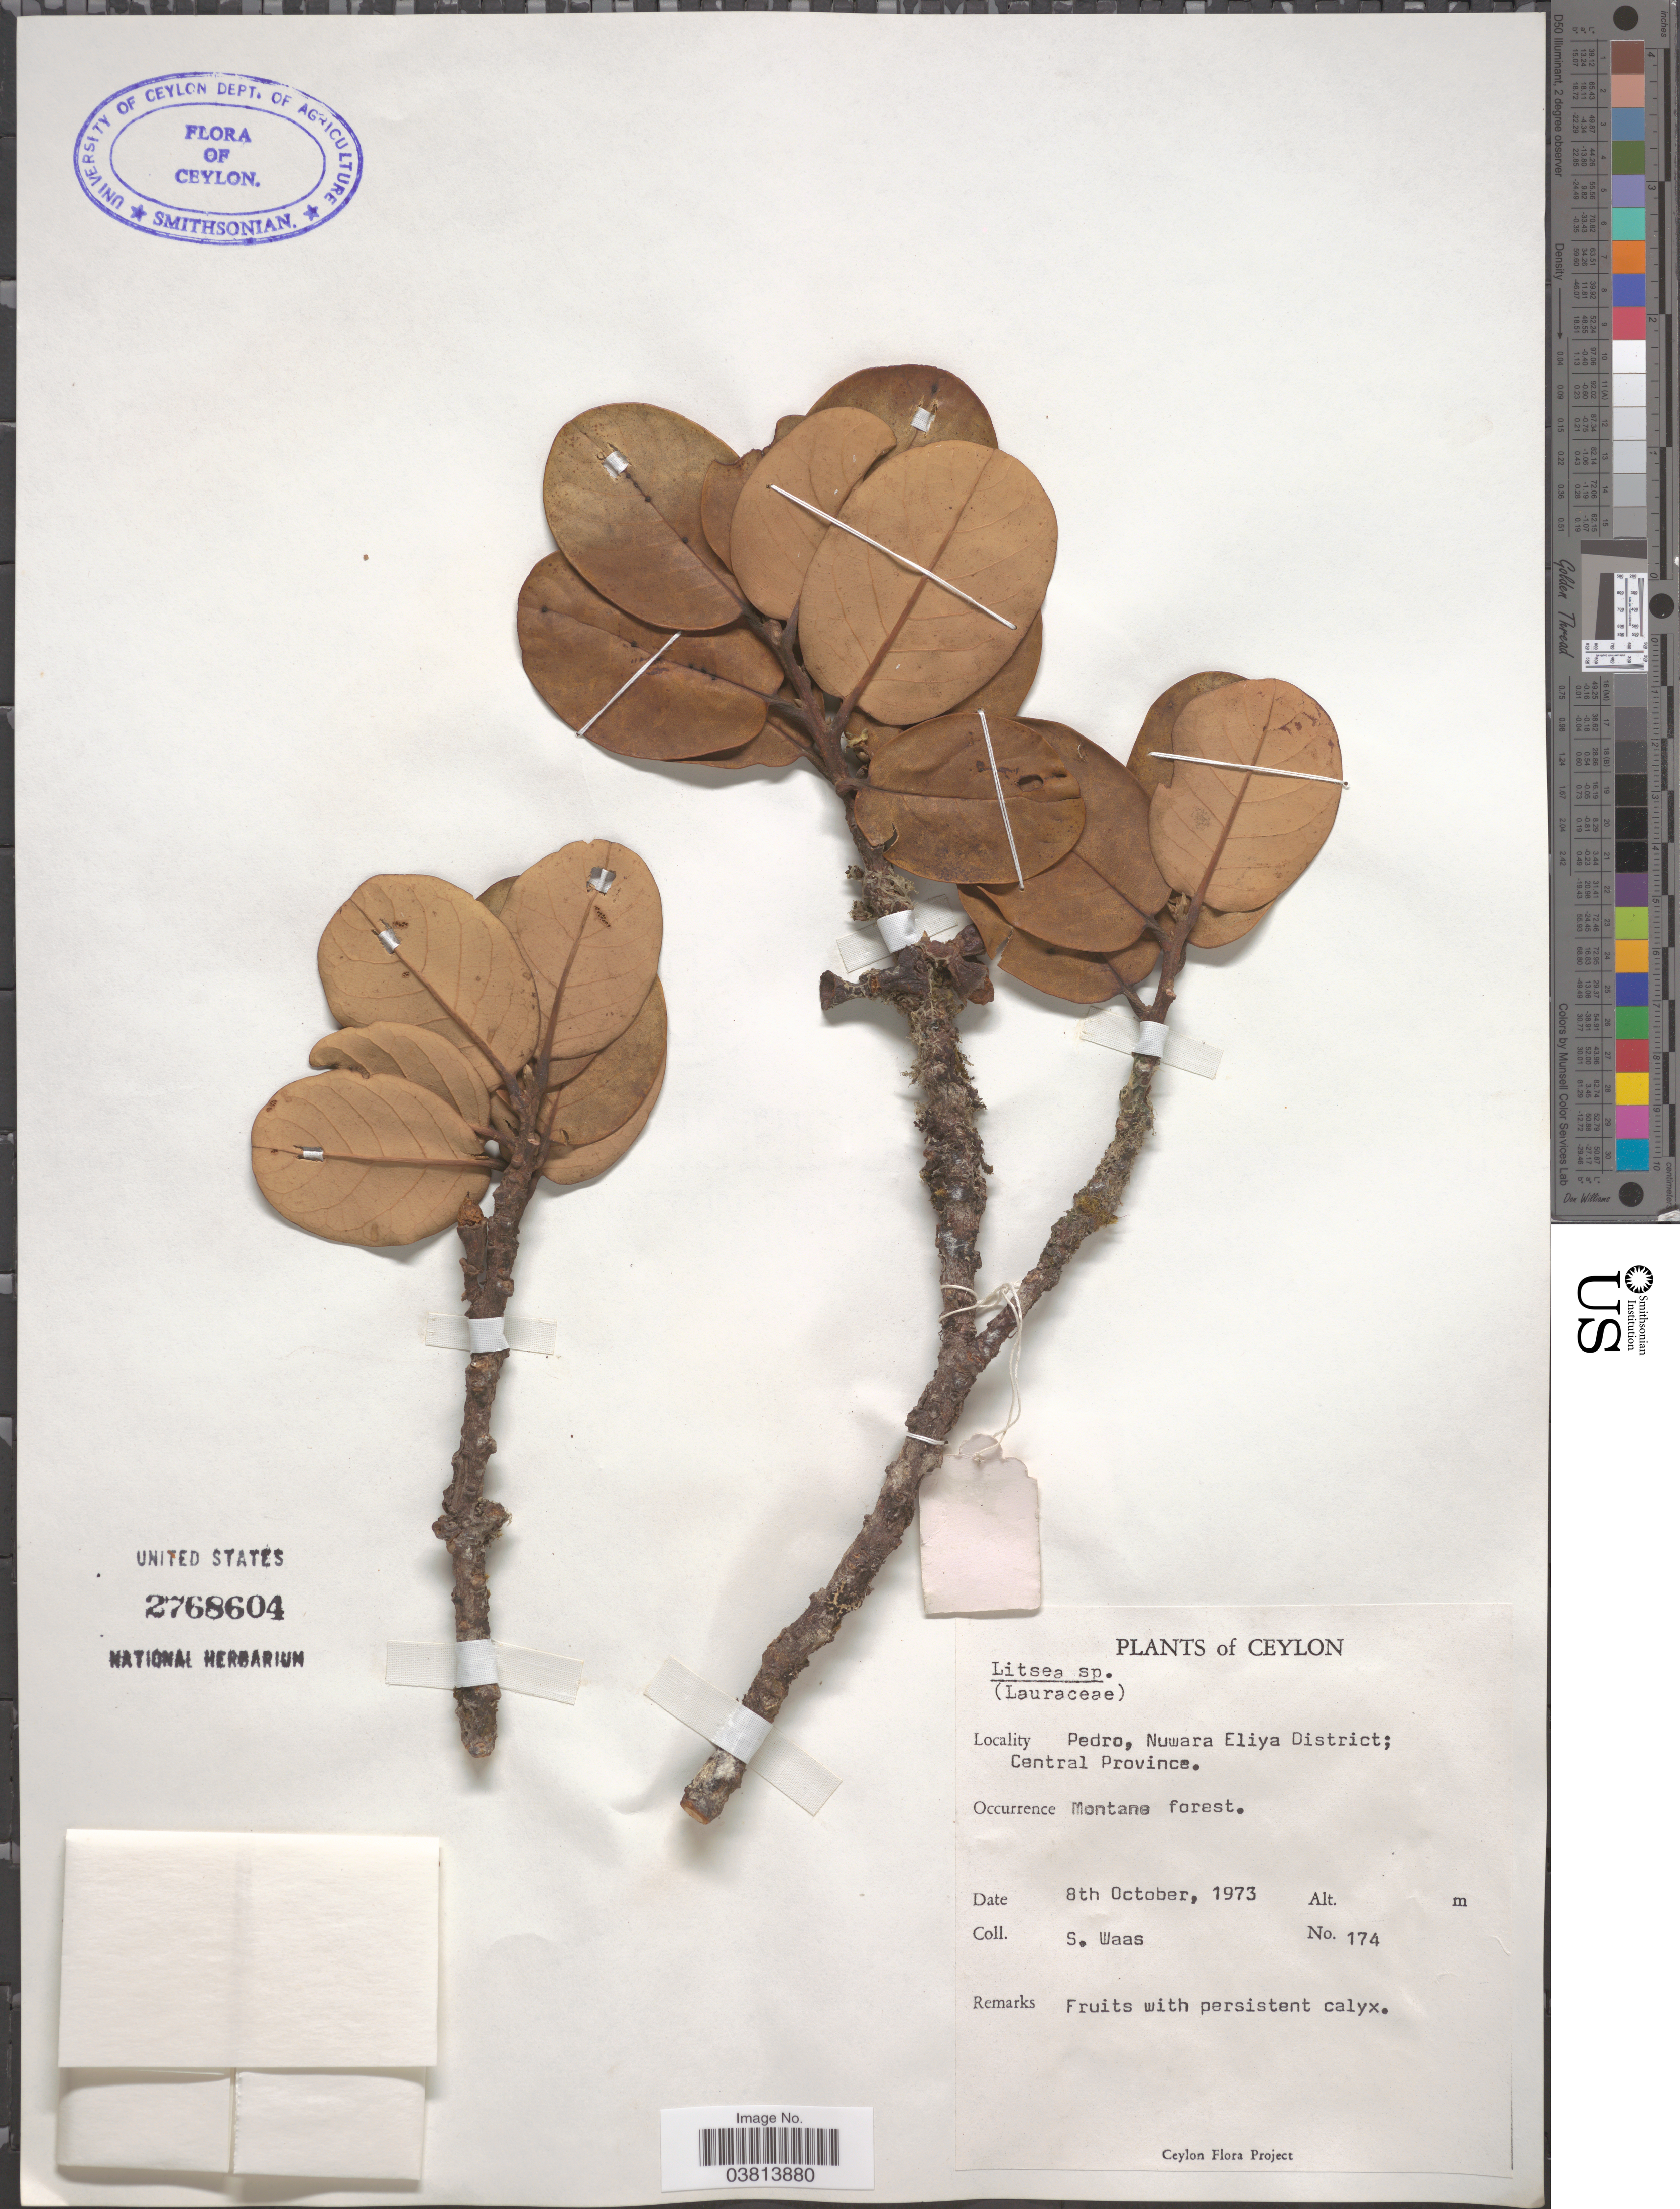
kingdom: Plantae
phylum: Tracheophyta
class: Magnoliopsida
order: Laurales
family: Lauraceae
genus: Litsea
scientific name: Litsea sp.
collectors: S. Waas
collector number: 174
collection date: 1973-10-08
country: Sri Lanka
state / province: Central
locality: Ceylon. Pedro, Nuwara Eliya District.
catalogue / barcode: US 2768604